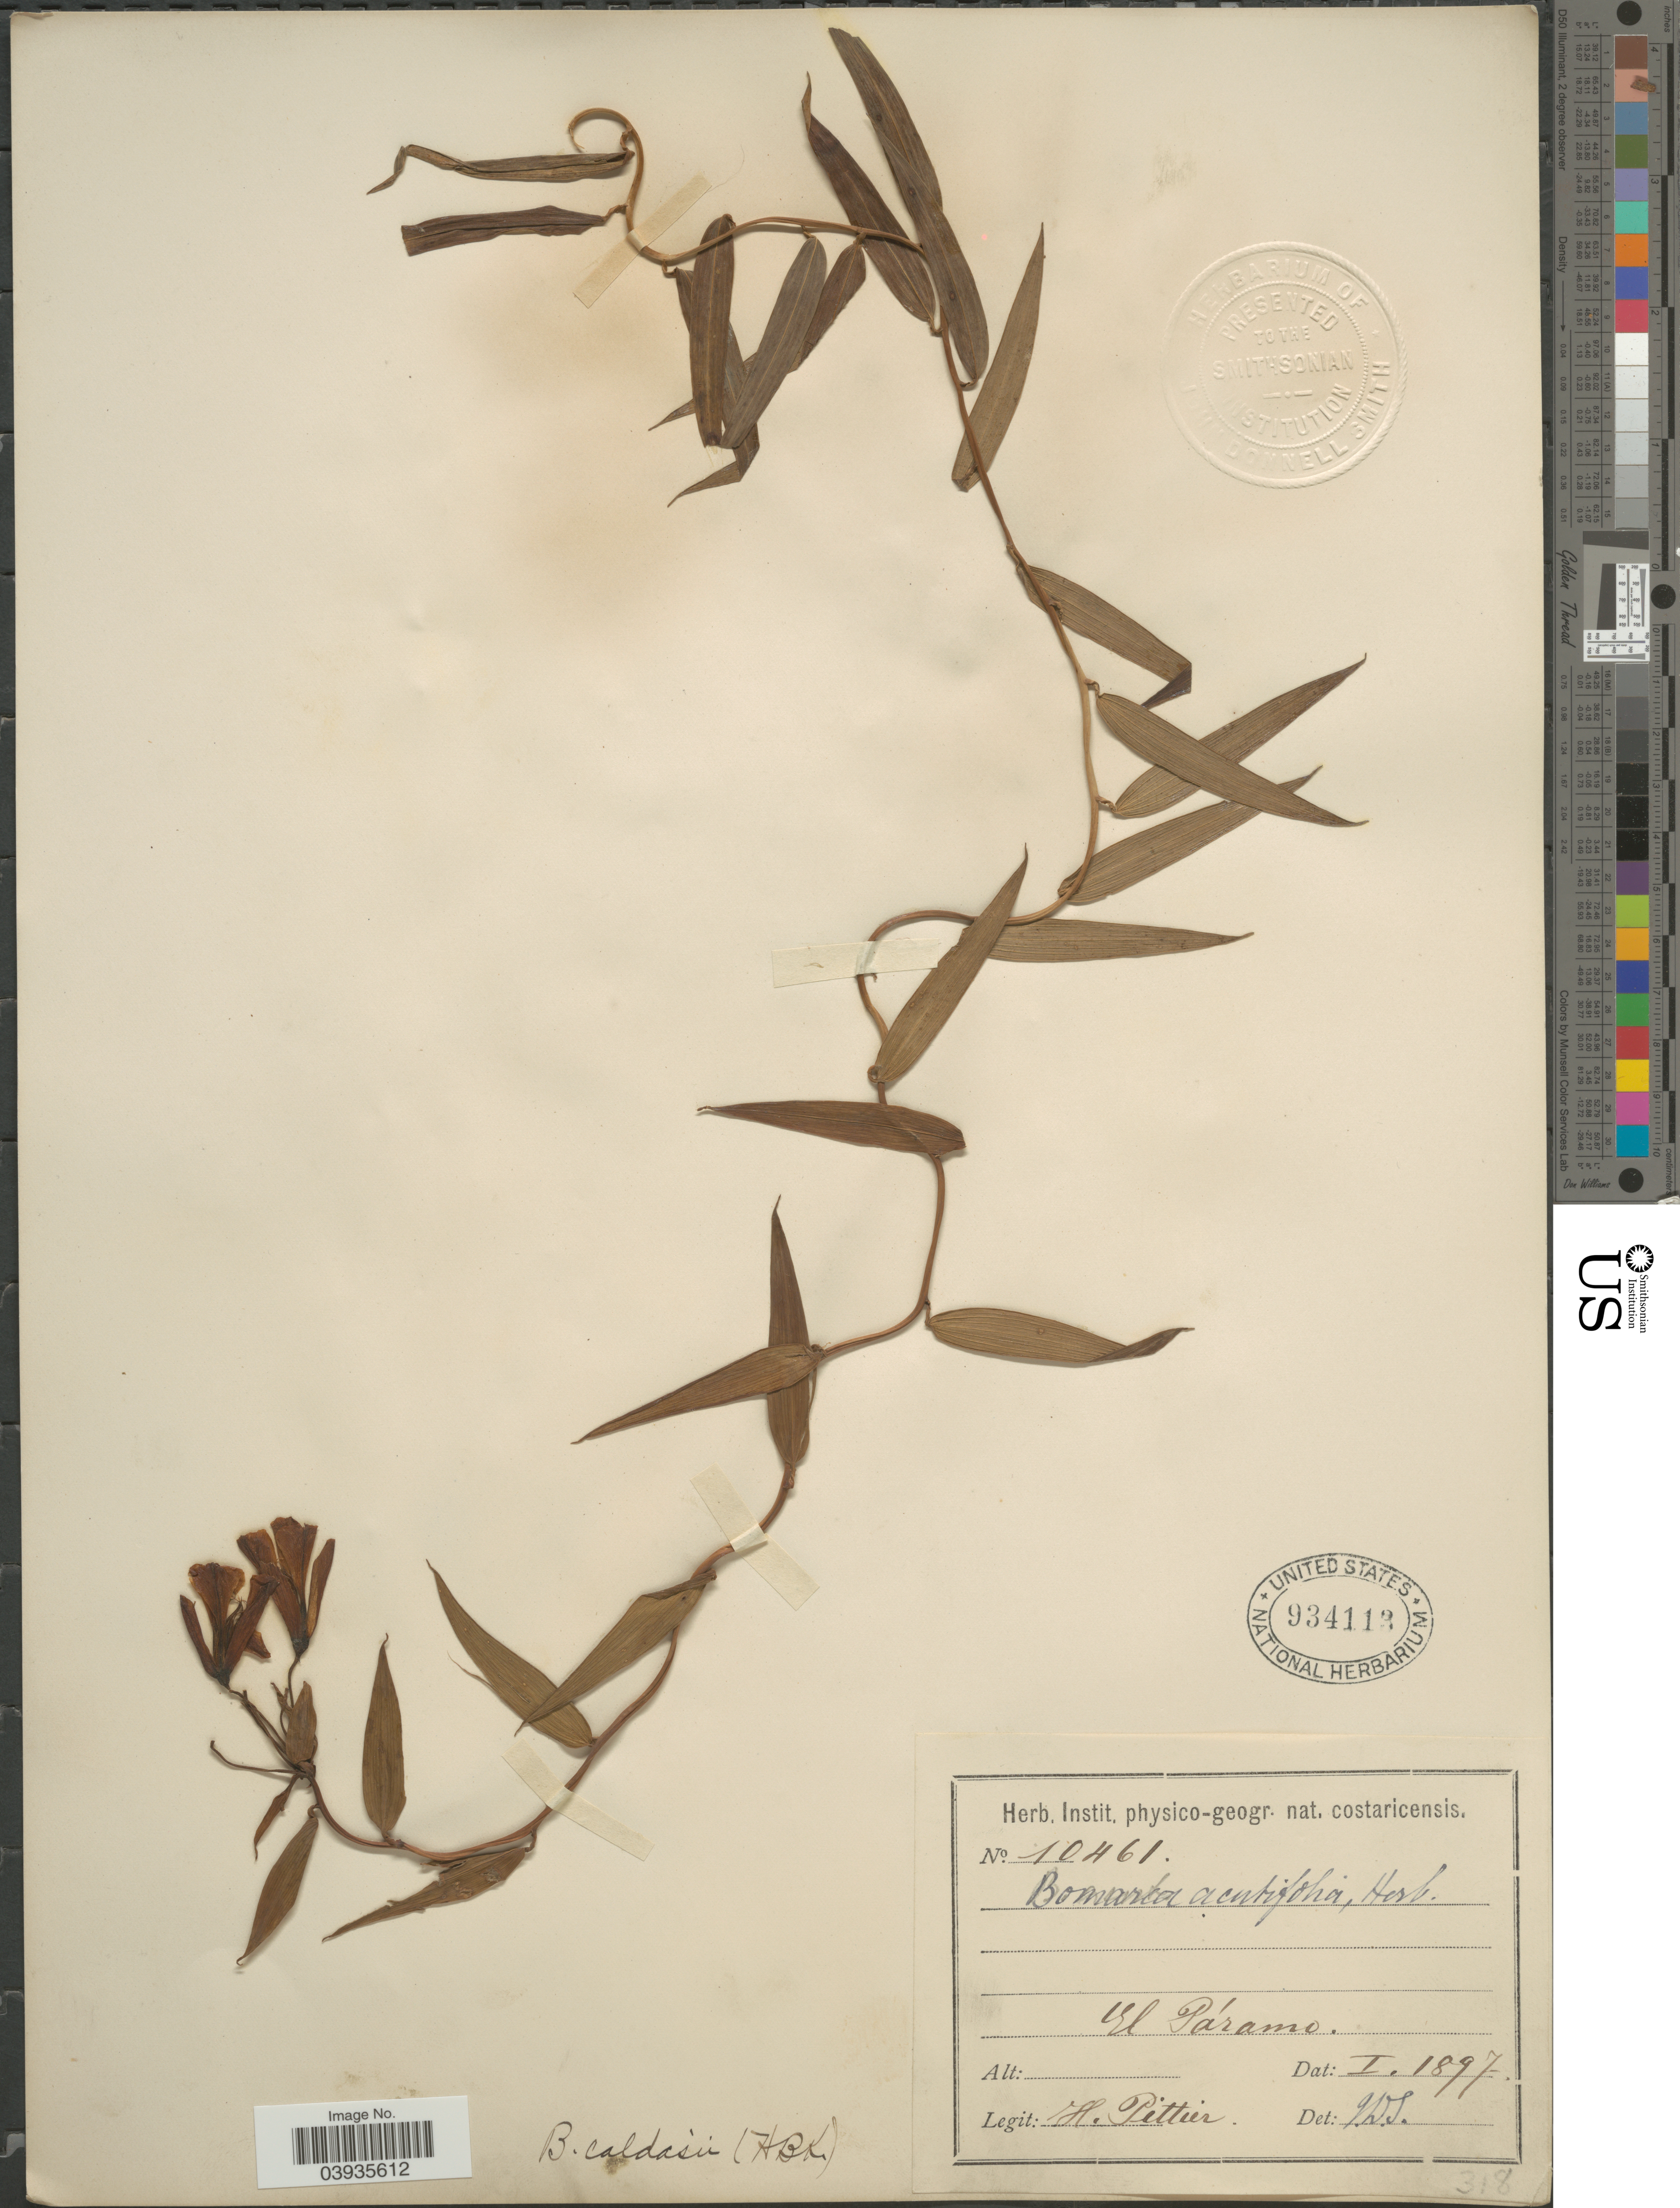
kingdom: Plantae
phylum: Tracheophyta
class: Liliopsida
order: Liliales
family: Alstroemeriaceae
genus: Bomarea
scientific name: Bomarea caldasii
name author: (Kunth) Asch. & Graebener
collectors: H. F. Pittier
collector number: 10461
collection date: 1897-01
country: Costa Rica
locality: El Páramo.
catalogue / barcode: US 934113